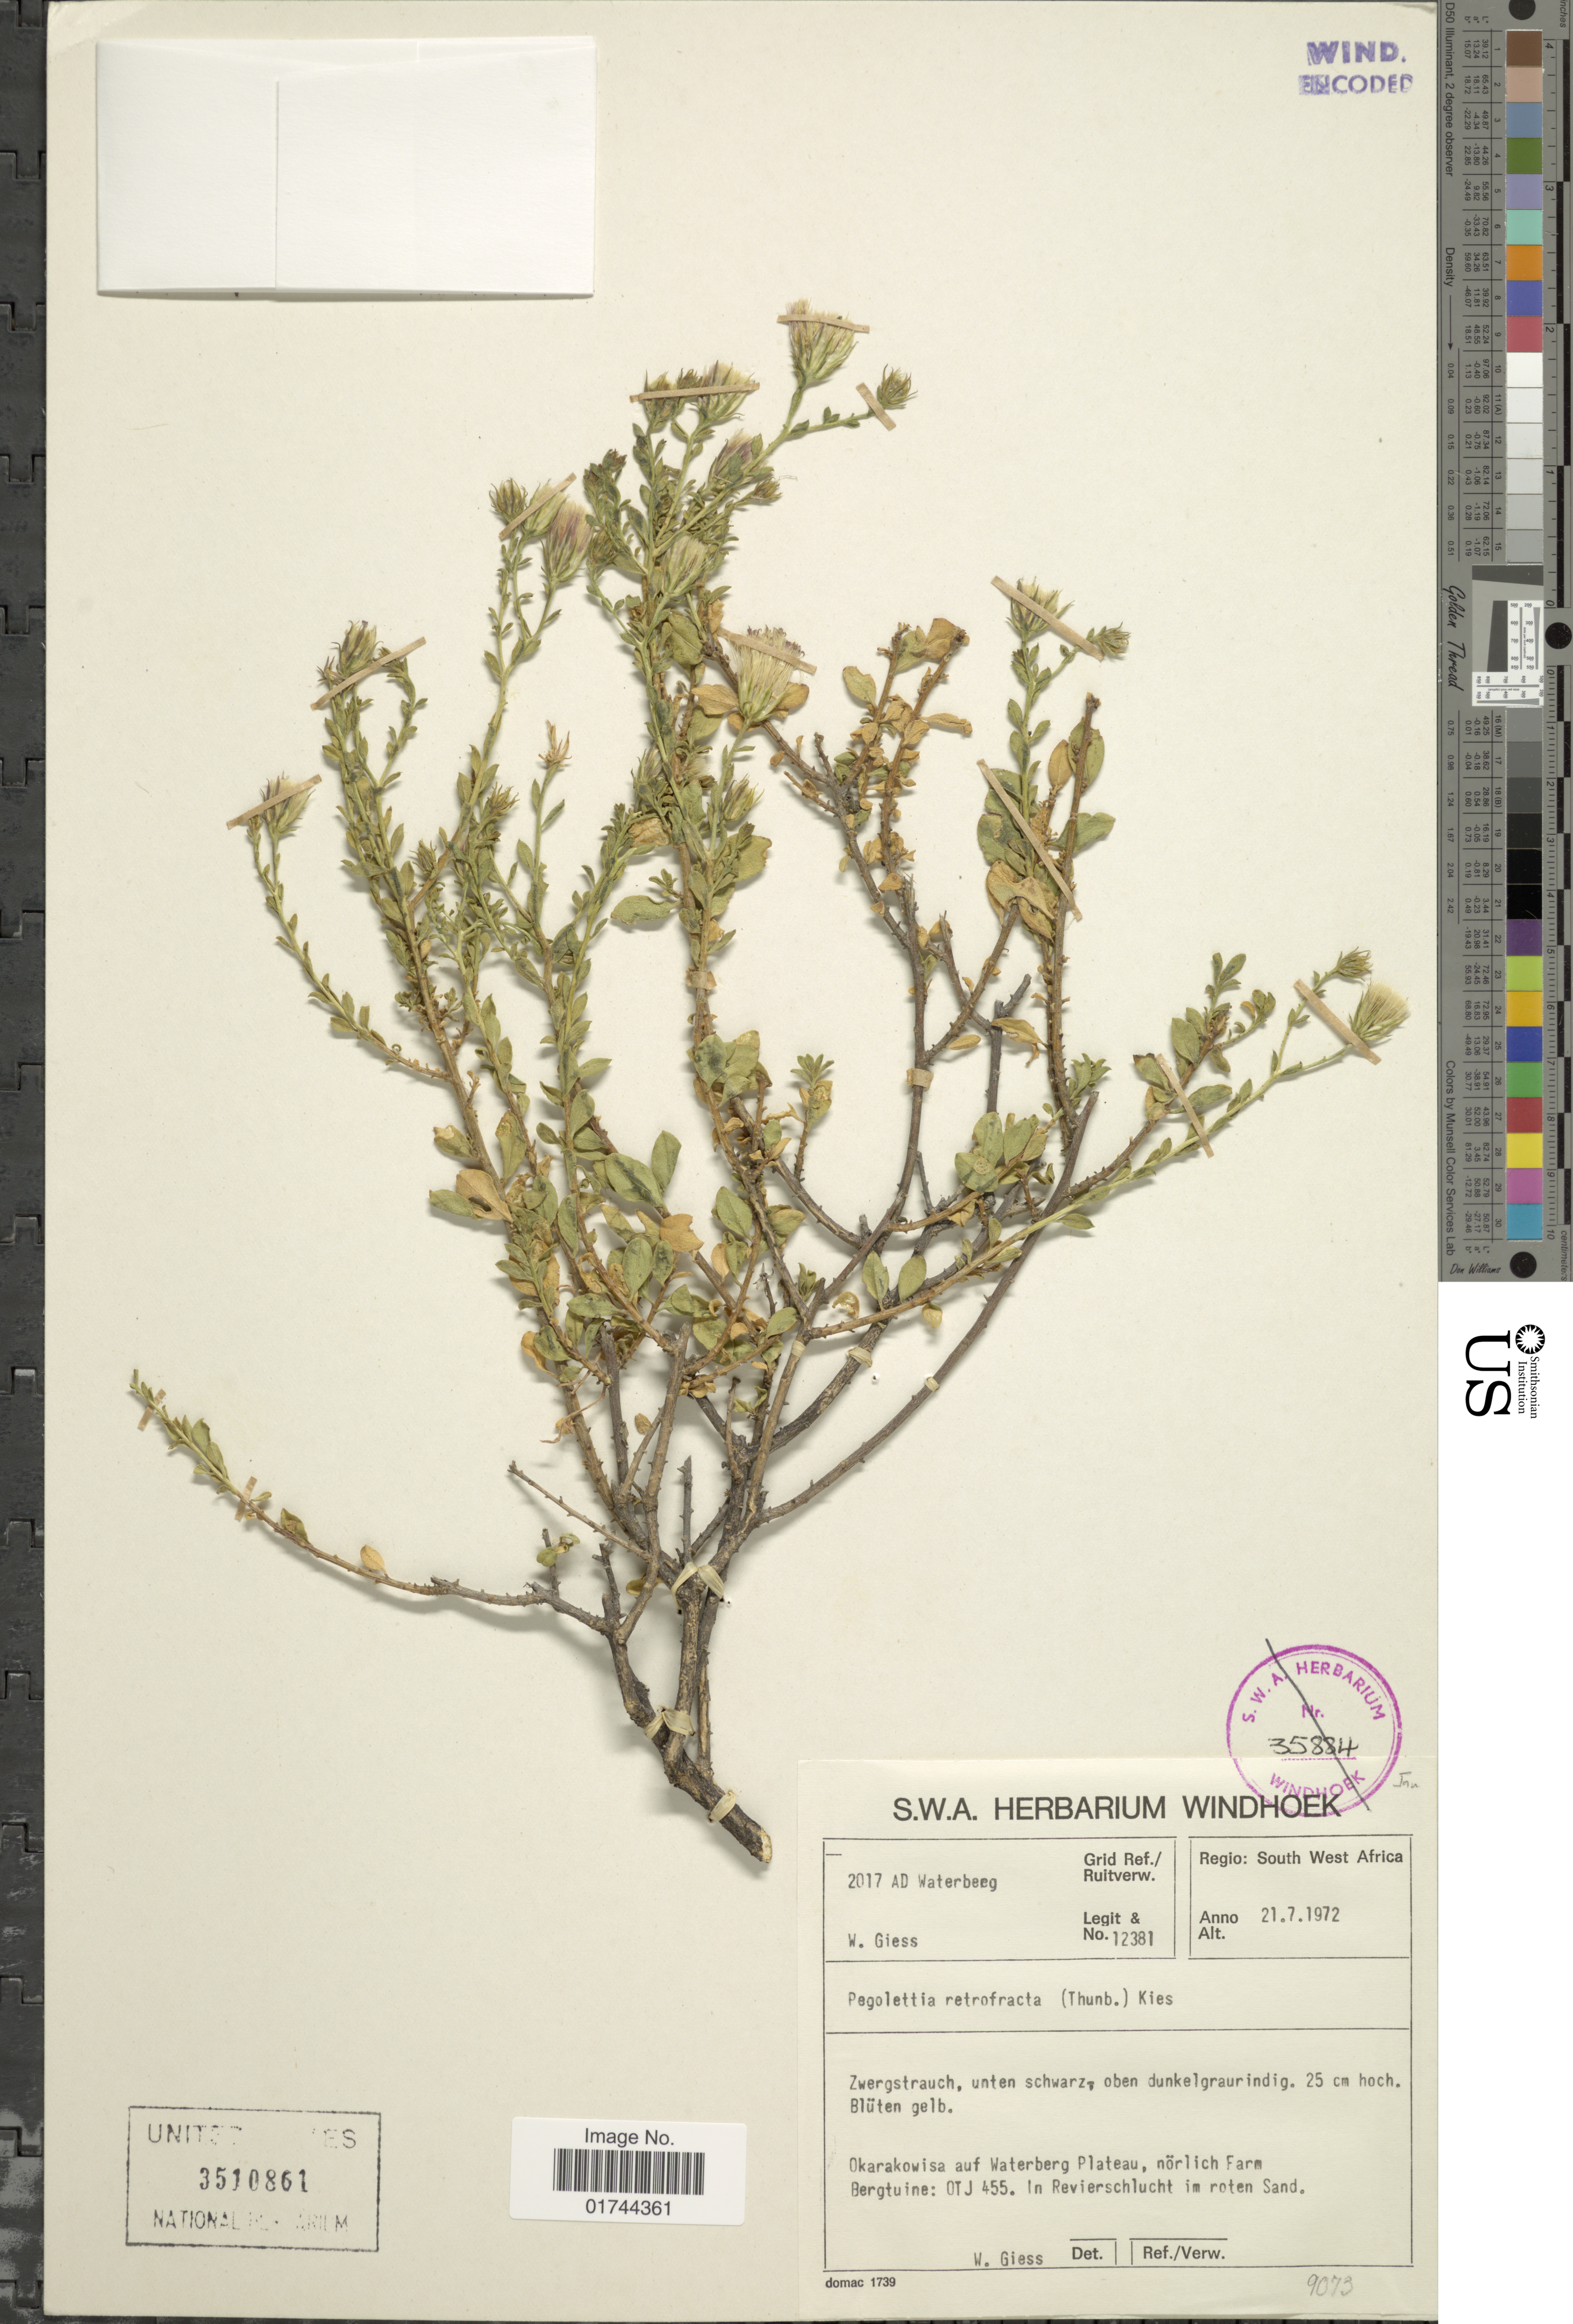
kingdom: Plantae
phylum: Tracheophyta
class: Magnoliopsida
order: Asterales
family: Asteraceae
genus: Pegolettia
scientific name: Pegolettia retrofracta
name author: (Thunb.) Kies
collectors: W. Giess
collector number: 12381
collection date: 1972-07-21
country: Namibia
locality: South West Africa, Zwergstrauch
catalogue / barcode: US 3510861